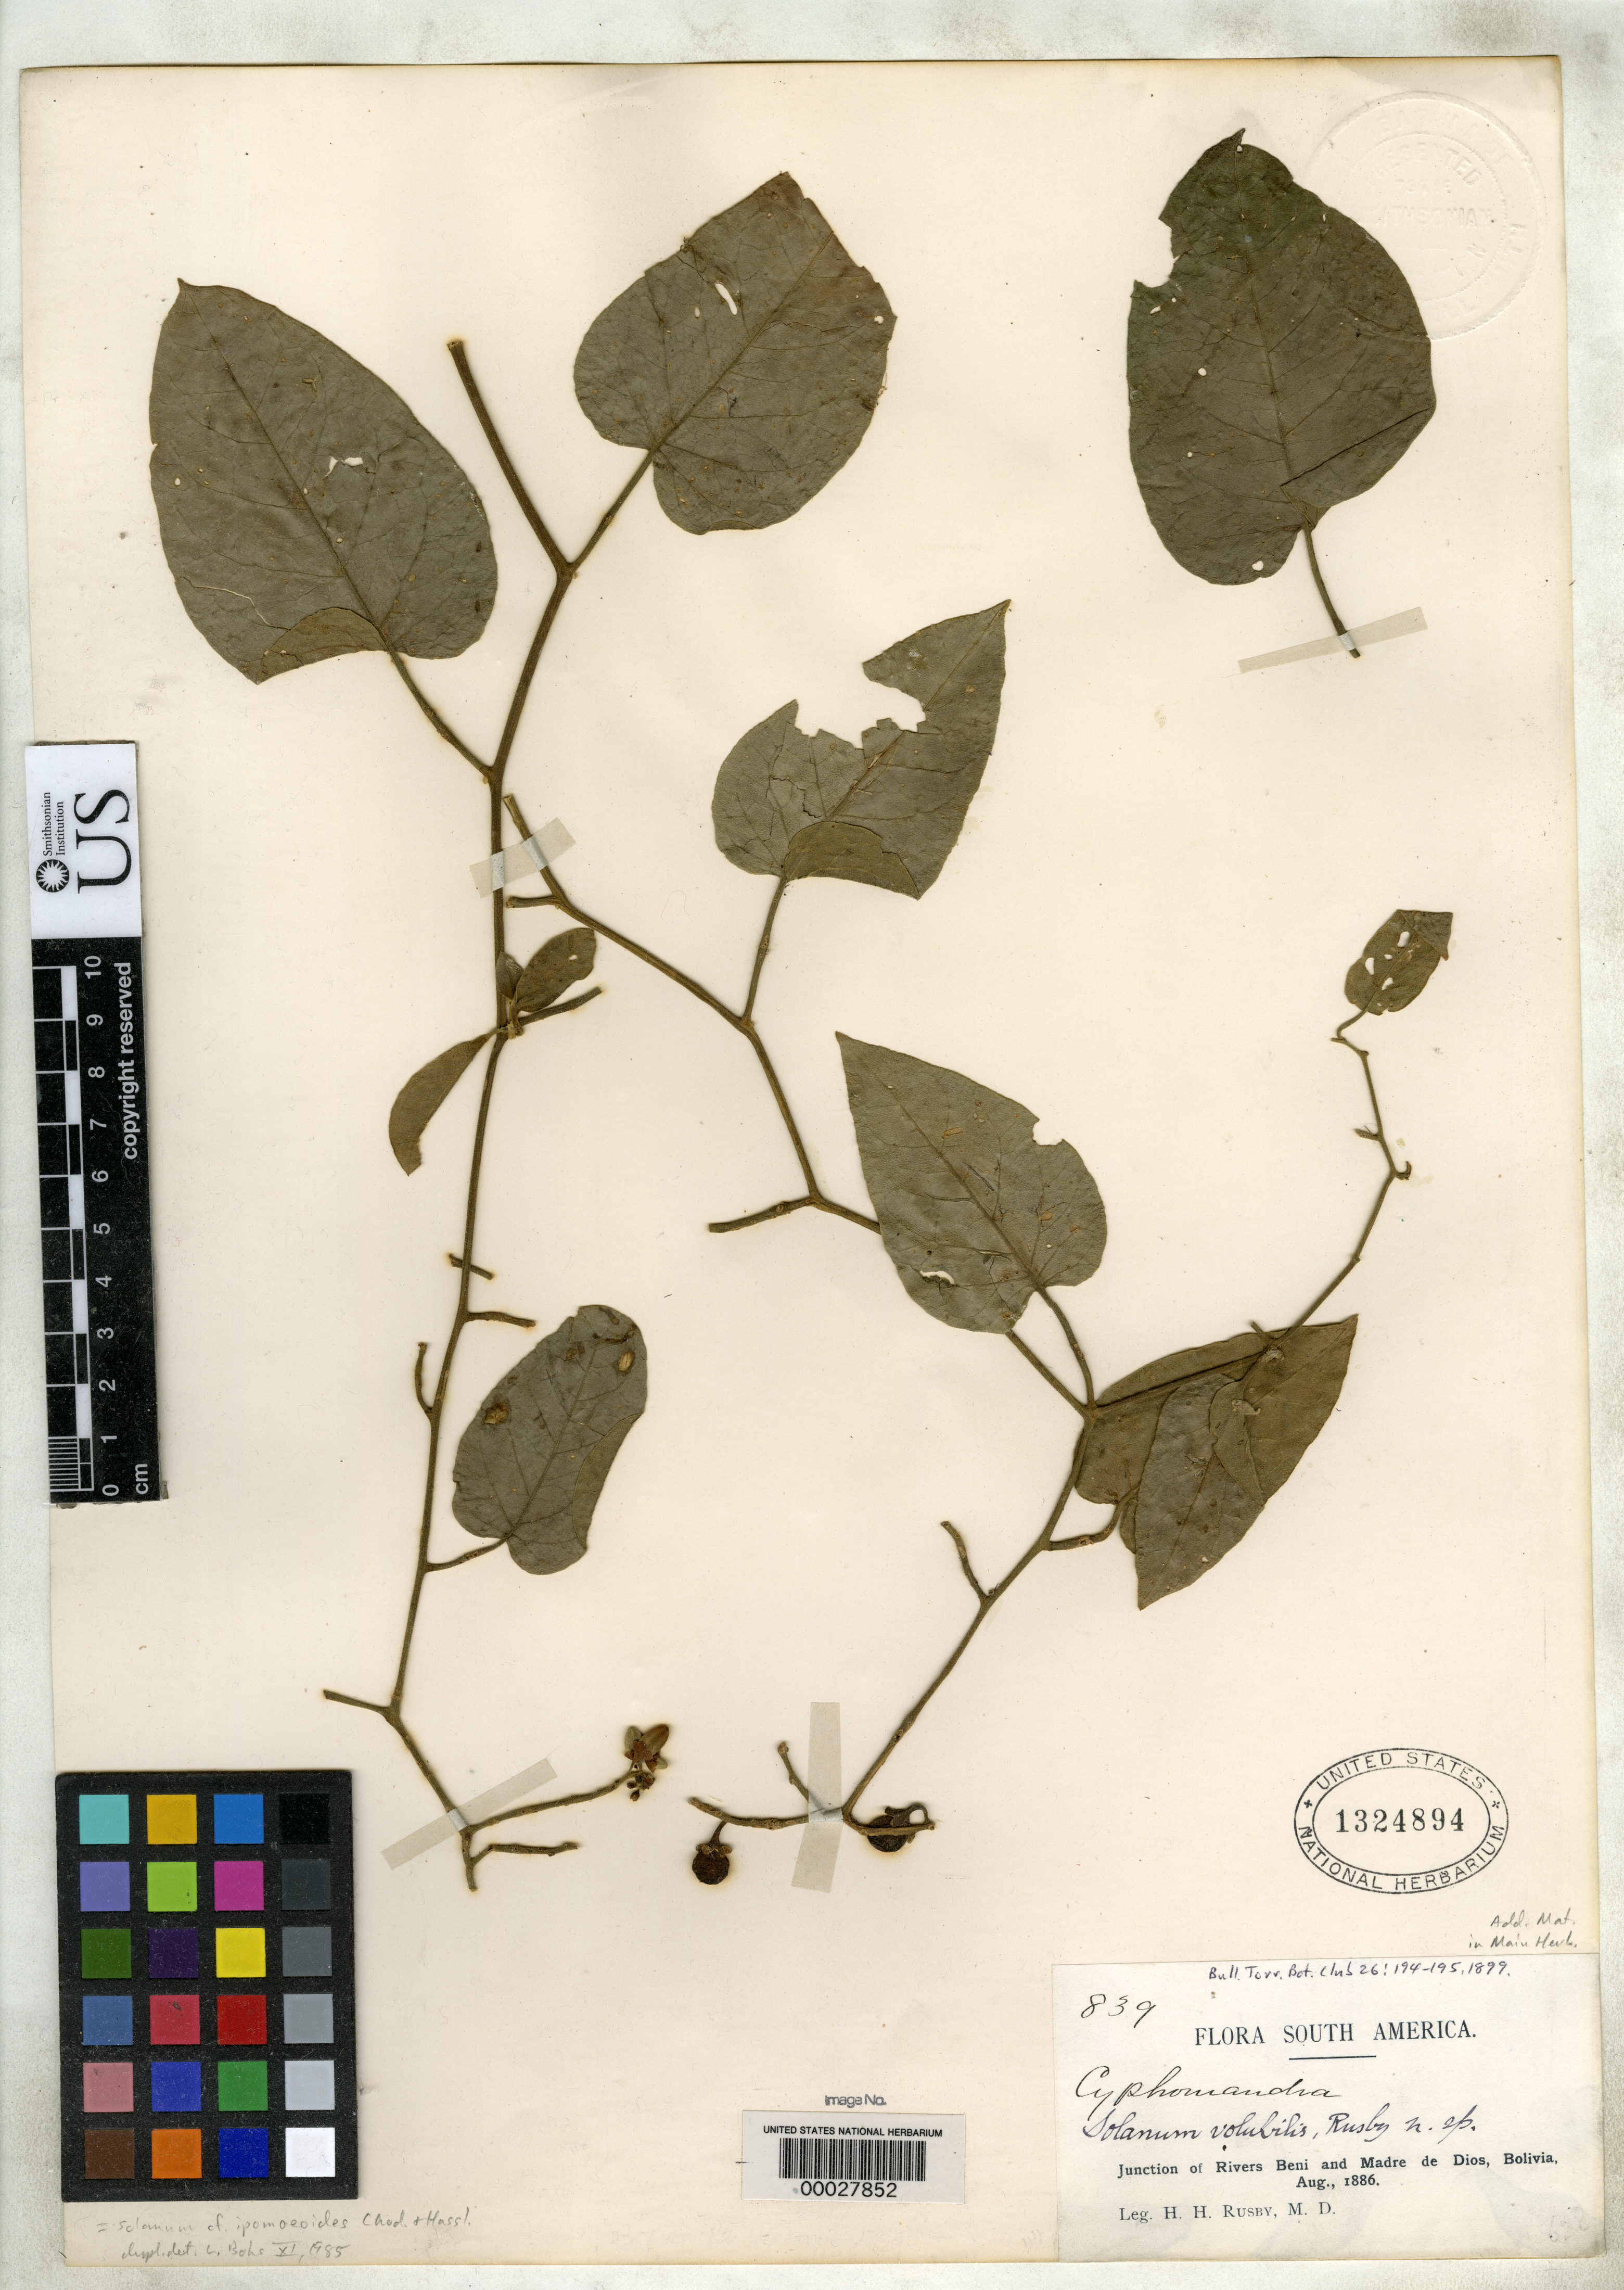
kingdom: Plantae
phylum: Tracheophyta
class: Magnoliopsida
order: Solanales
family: Solanaceae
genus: Solanum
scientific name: Solanum volubile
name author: Sw.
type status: Isotype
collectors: H. H. Rusby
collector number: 839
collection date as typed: Aug 1886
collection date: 1886-08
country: Bolivia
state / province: Beni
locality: Junction of Rivers Beni and Madre de Dios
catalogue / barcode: US 1324894